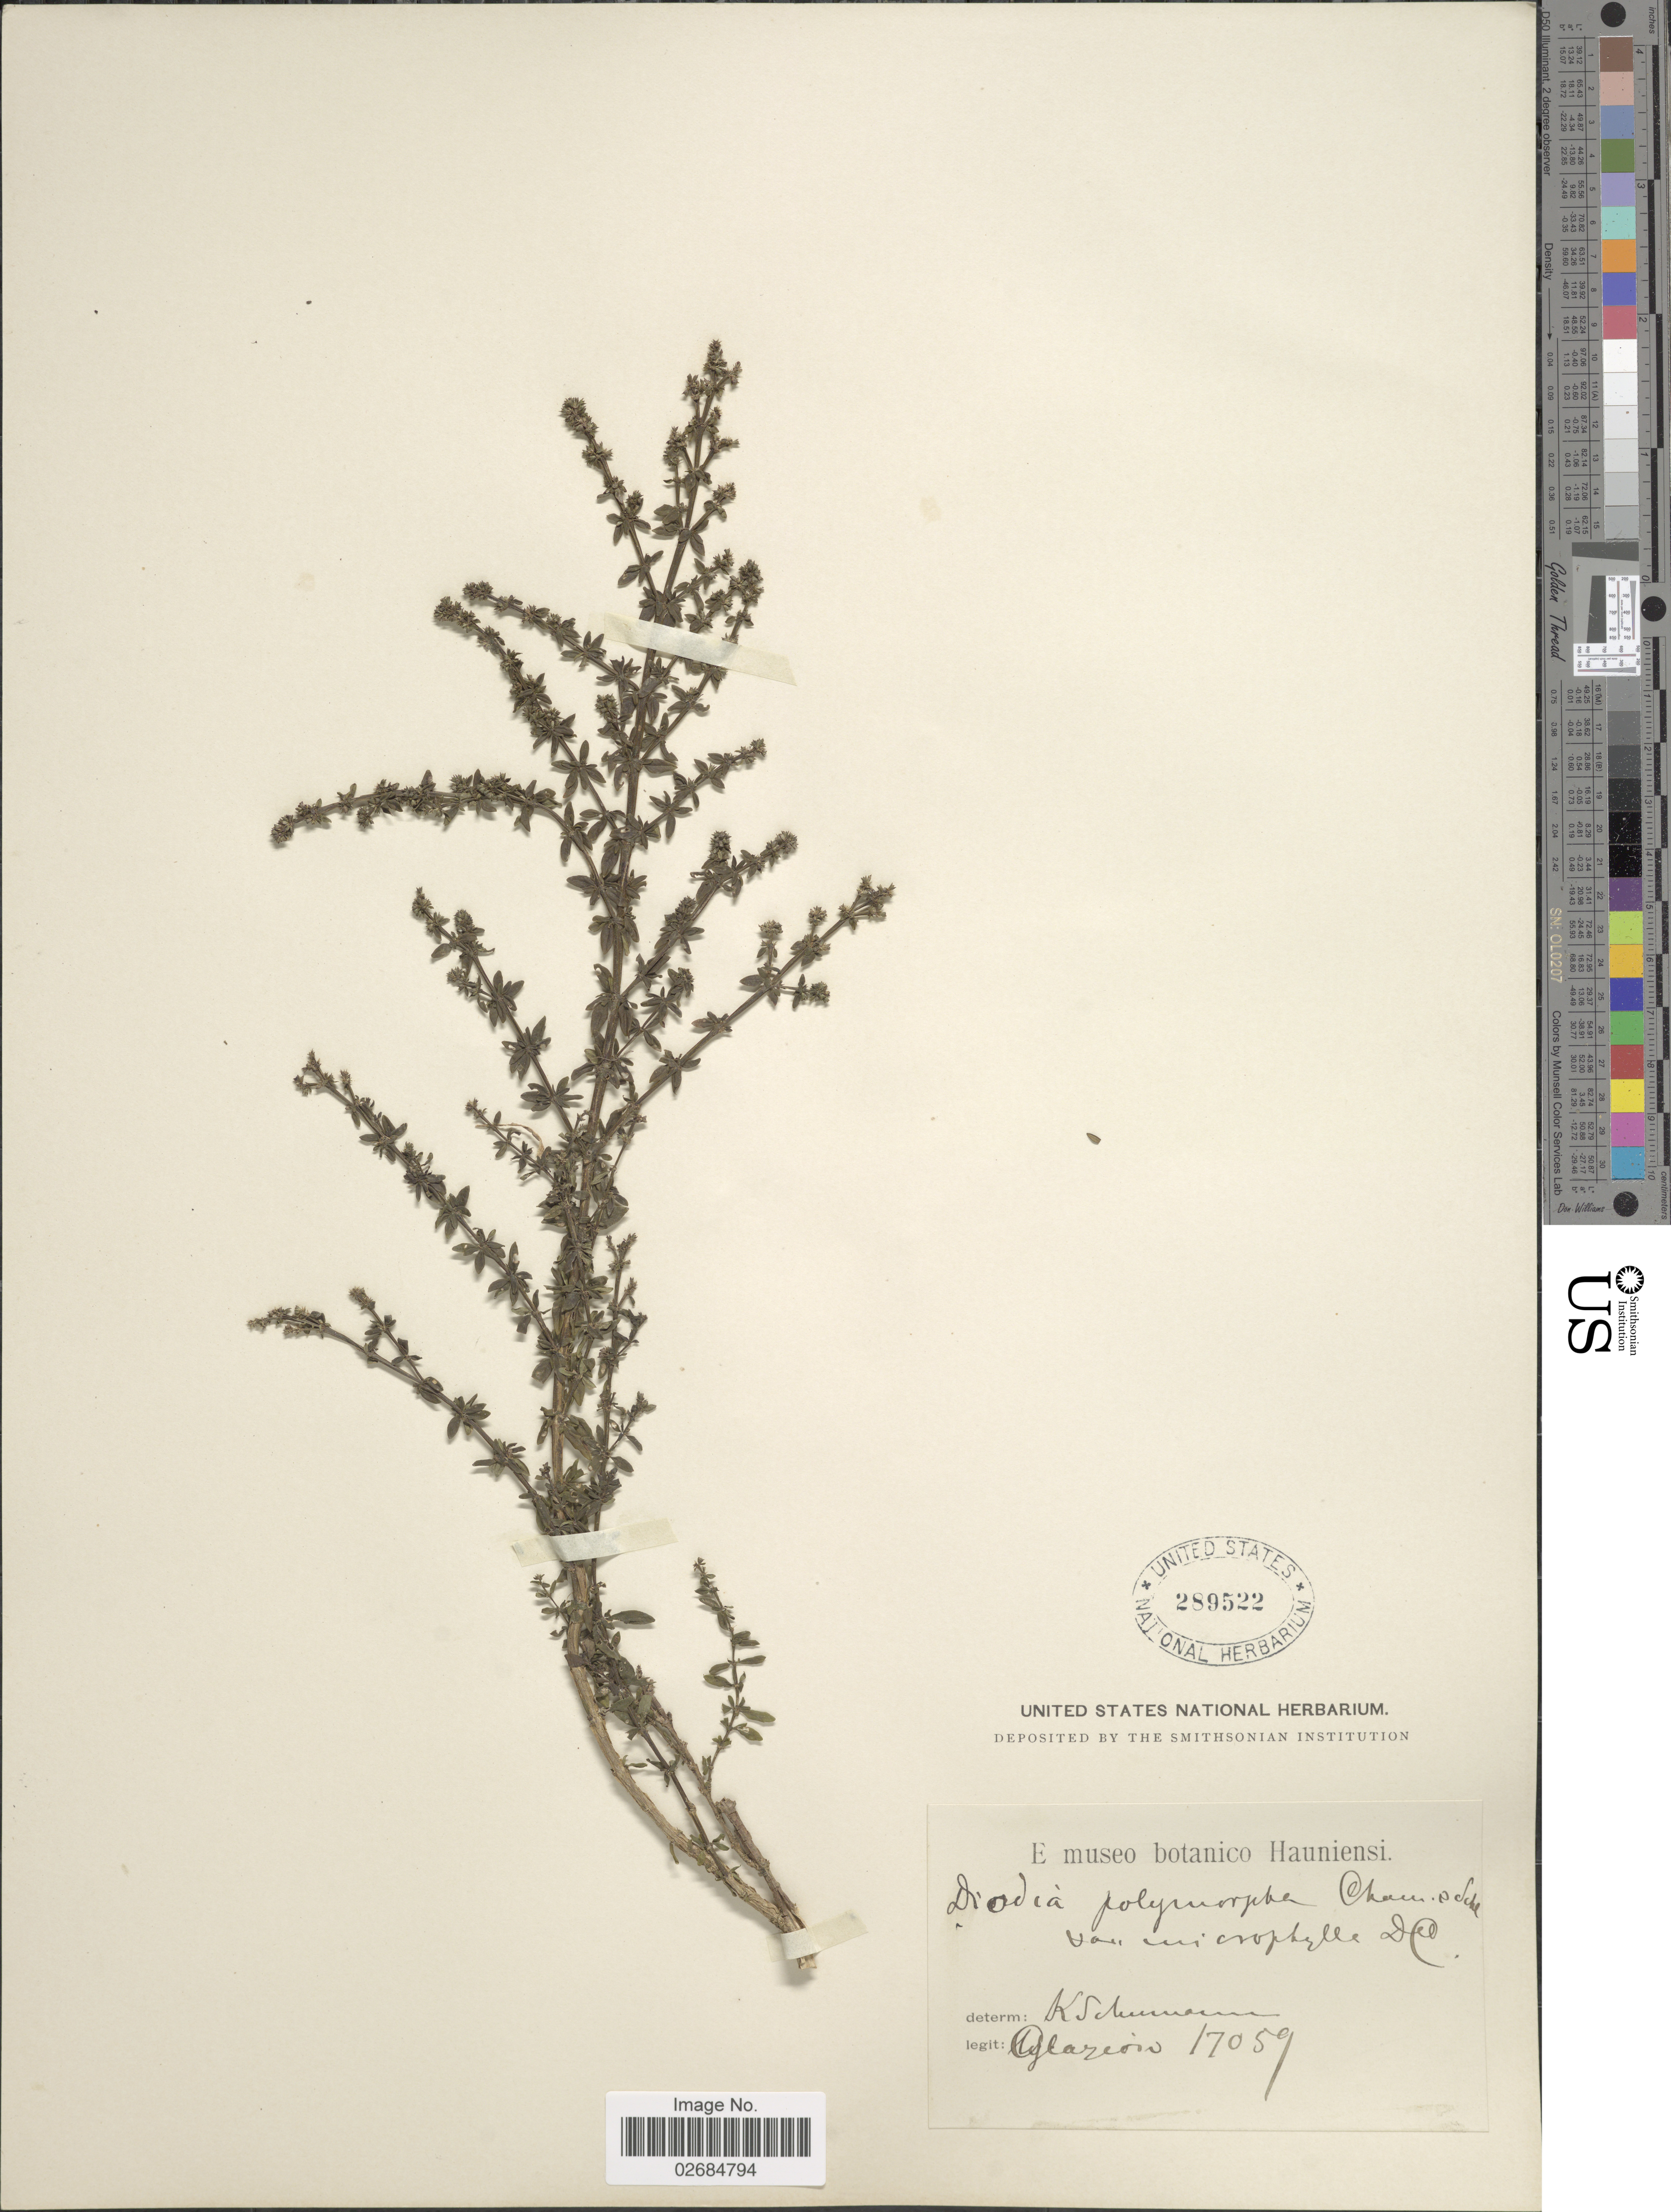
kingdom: Plantae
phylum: Tracheophyta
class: Magnoliopsida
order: Gentianales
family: Rubiaceae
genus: Diodia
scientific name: Diodia brasiliensis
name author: Spreng.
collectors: Glaziou, --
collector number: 17059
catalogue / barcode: US 289522